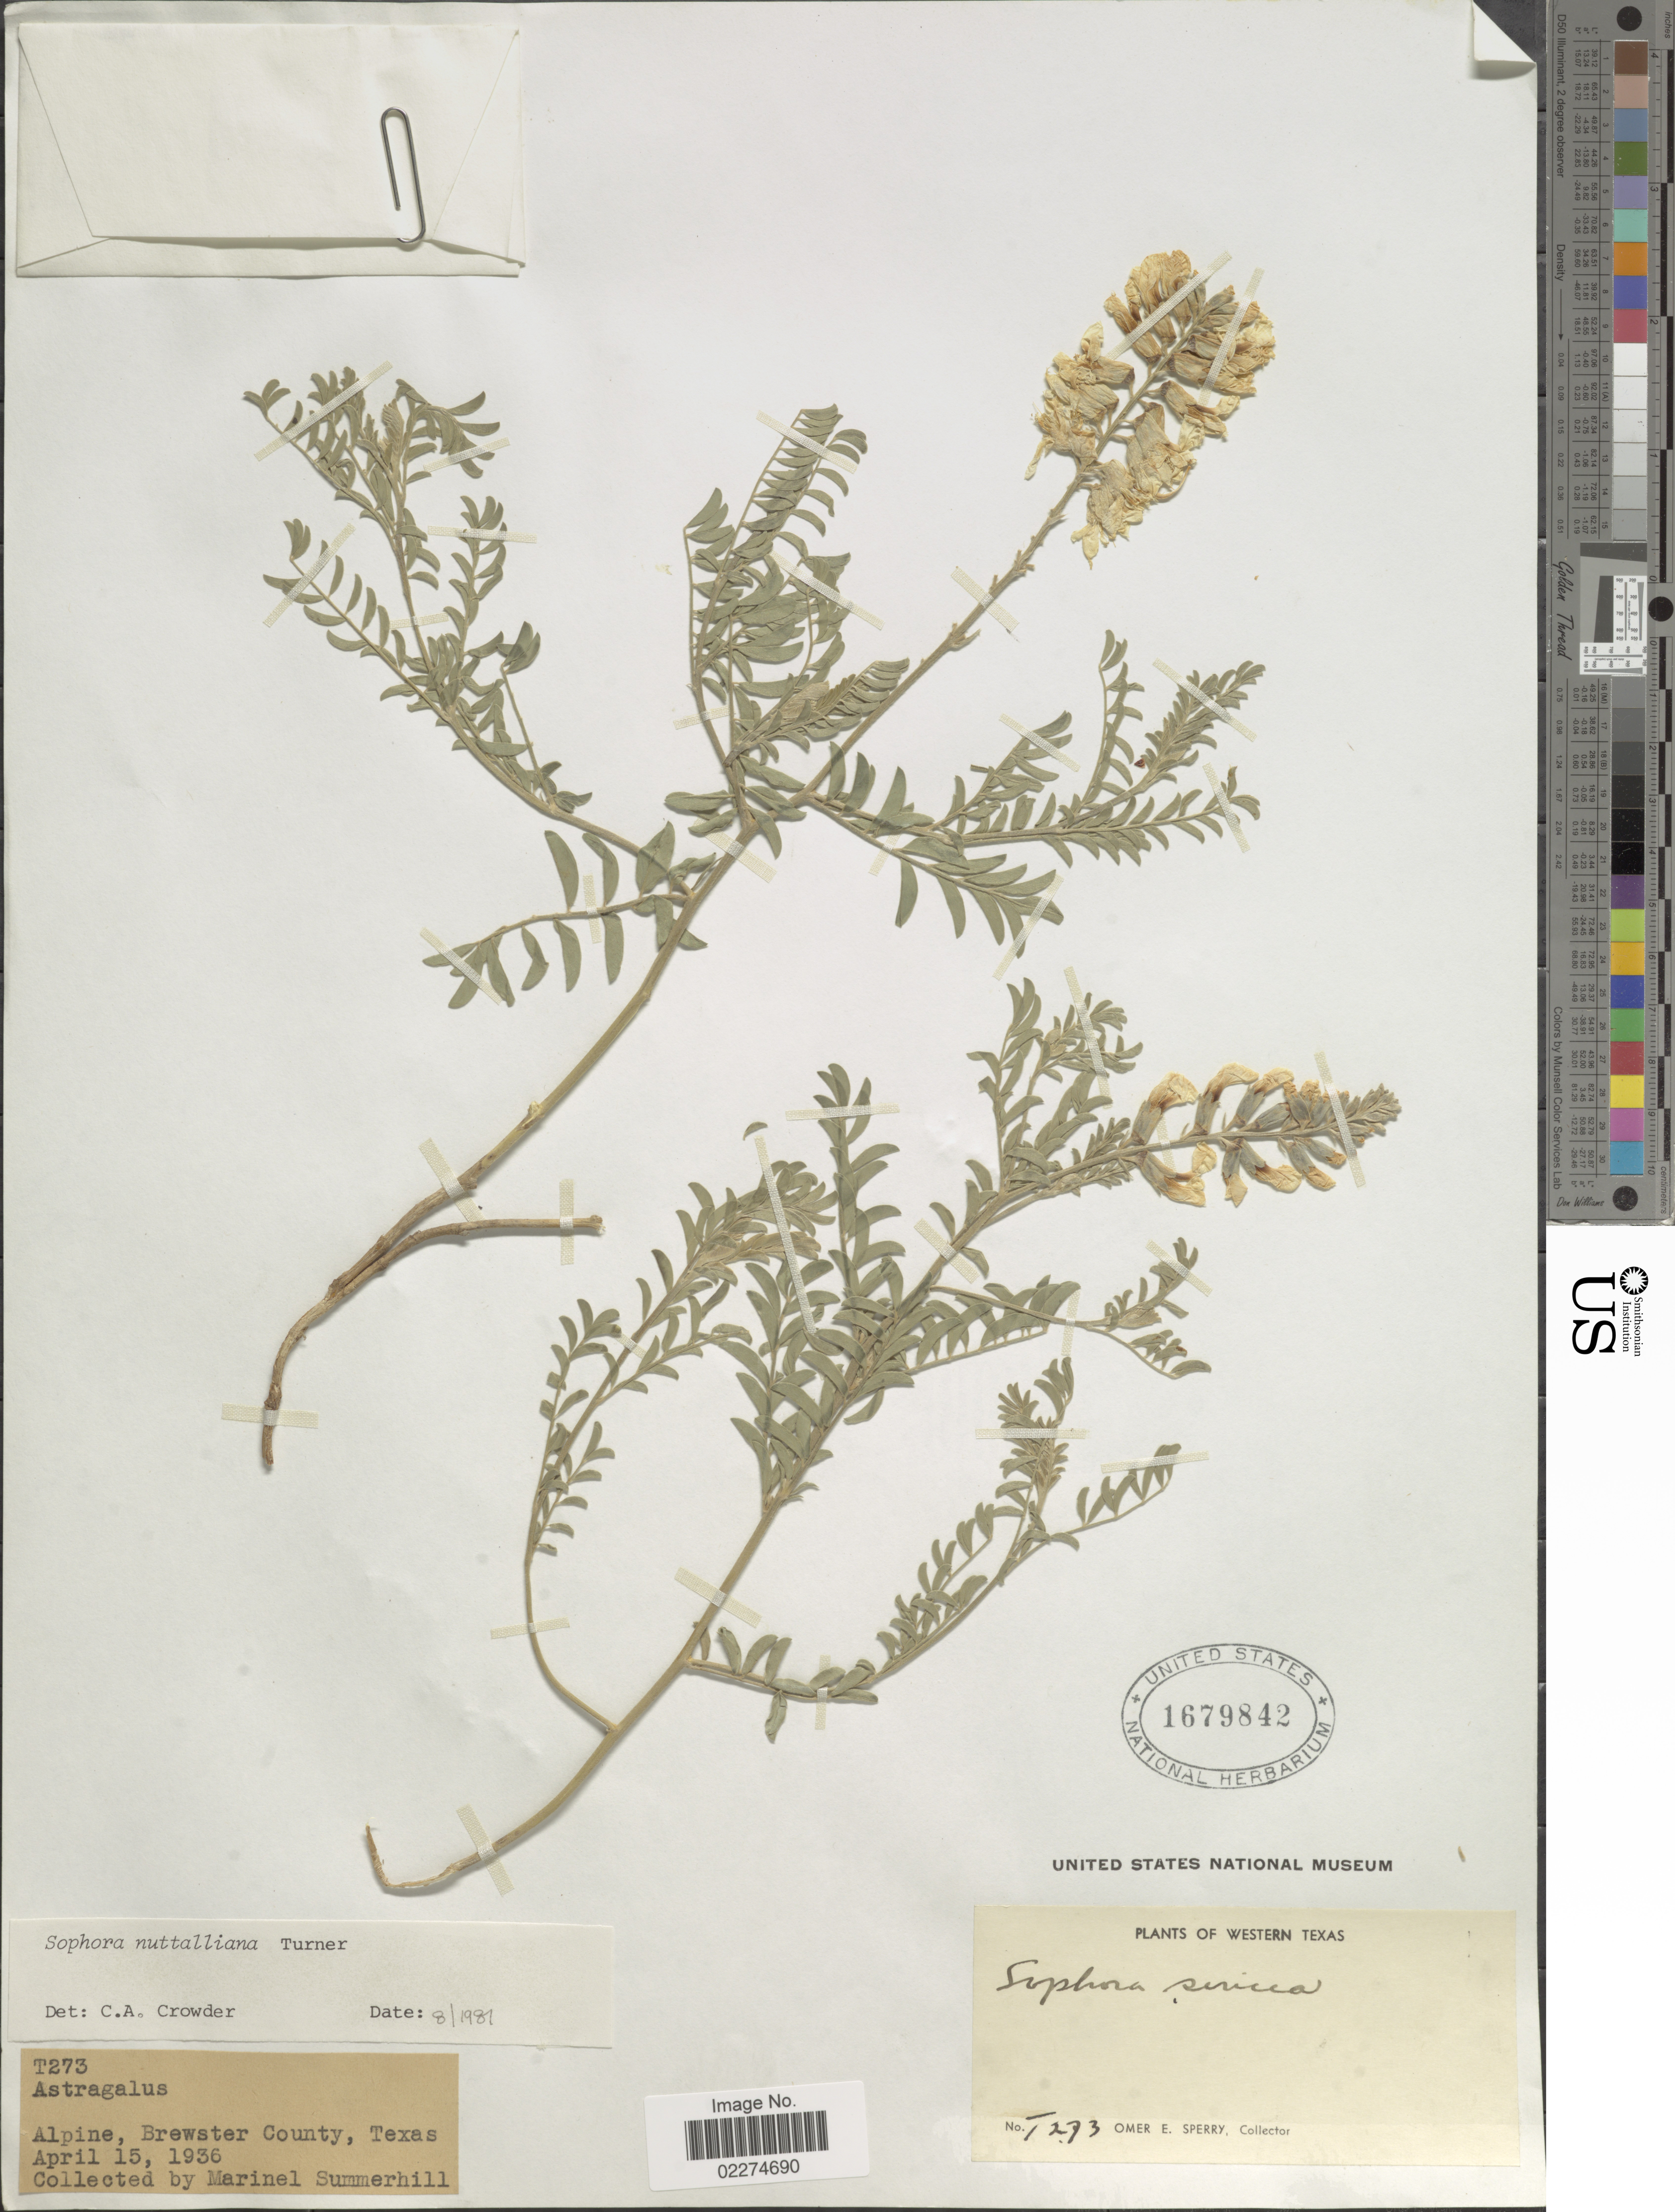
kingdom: Plantae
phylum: Tracheophyta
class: Magnoliopsida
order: Fabales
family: Fabaceae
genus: Sophora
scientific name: Sophora nuttalliana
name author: B.L. Turner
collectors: O. E. Sperry & M. Summerhill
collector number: T273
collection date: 1936-04-15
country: United States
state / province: Texas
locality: Alpine, Brewster County, Texas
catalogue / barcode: US 1679842